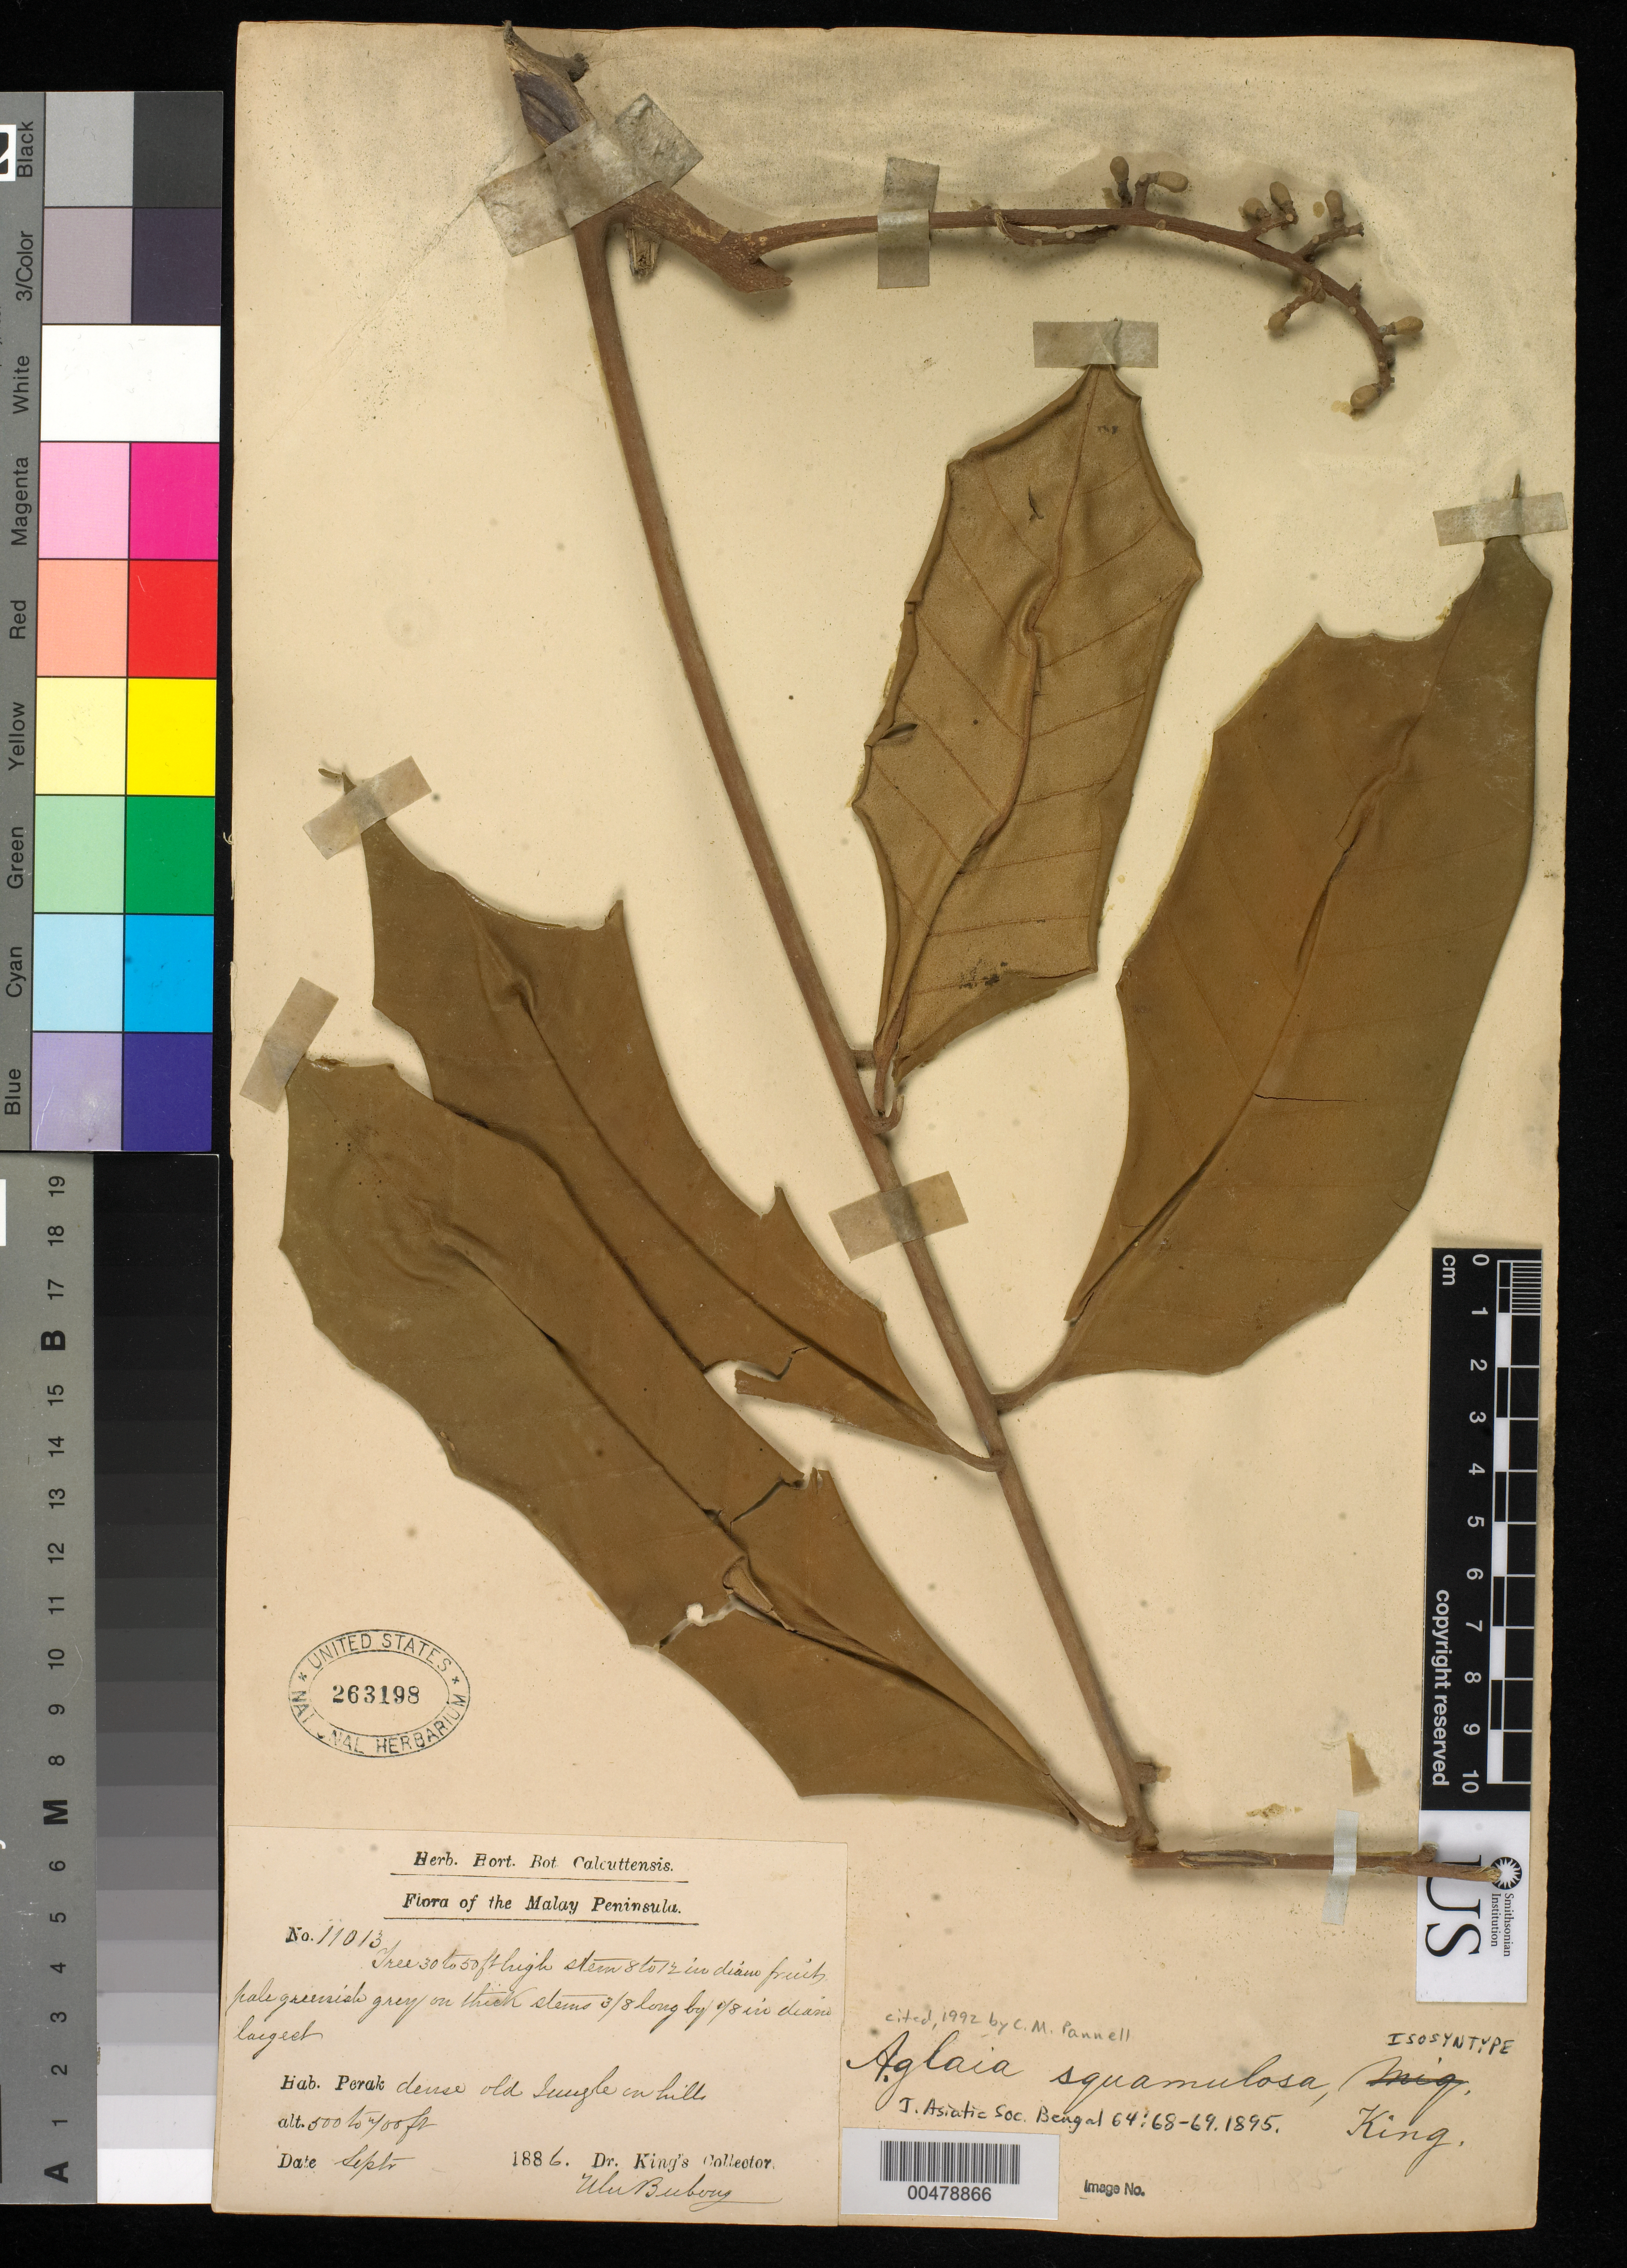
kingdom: Plantae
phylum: Tracheophyta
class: Magnoliopsida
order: Sapindales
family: Meliaceae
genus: Aglaia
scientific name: Aglaia squamulosa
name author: King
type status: Isosyntype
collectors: Dr. King's collector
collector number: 11013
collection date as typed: Sep 1886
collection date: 1886-09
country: Malaysia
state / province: Perak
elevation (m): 152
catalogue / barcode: US 263198